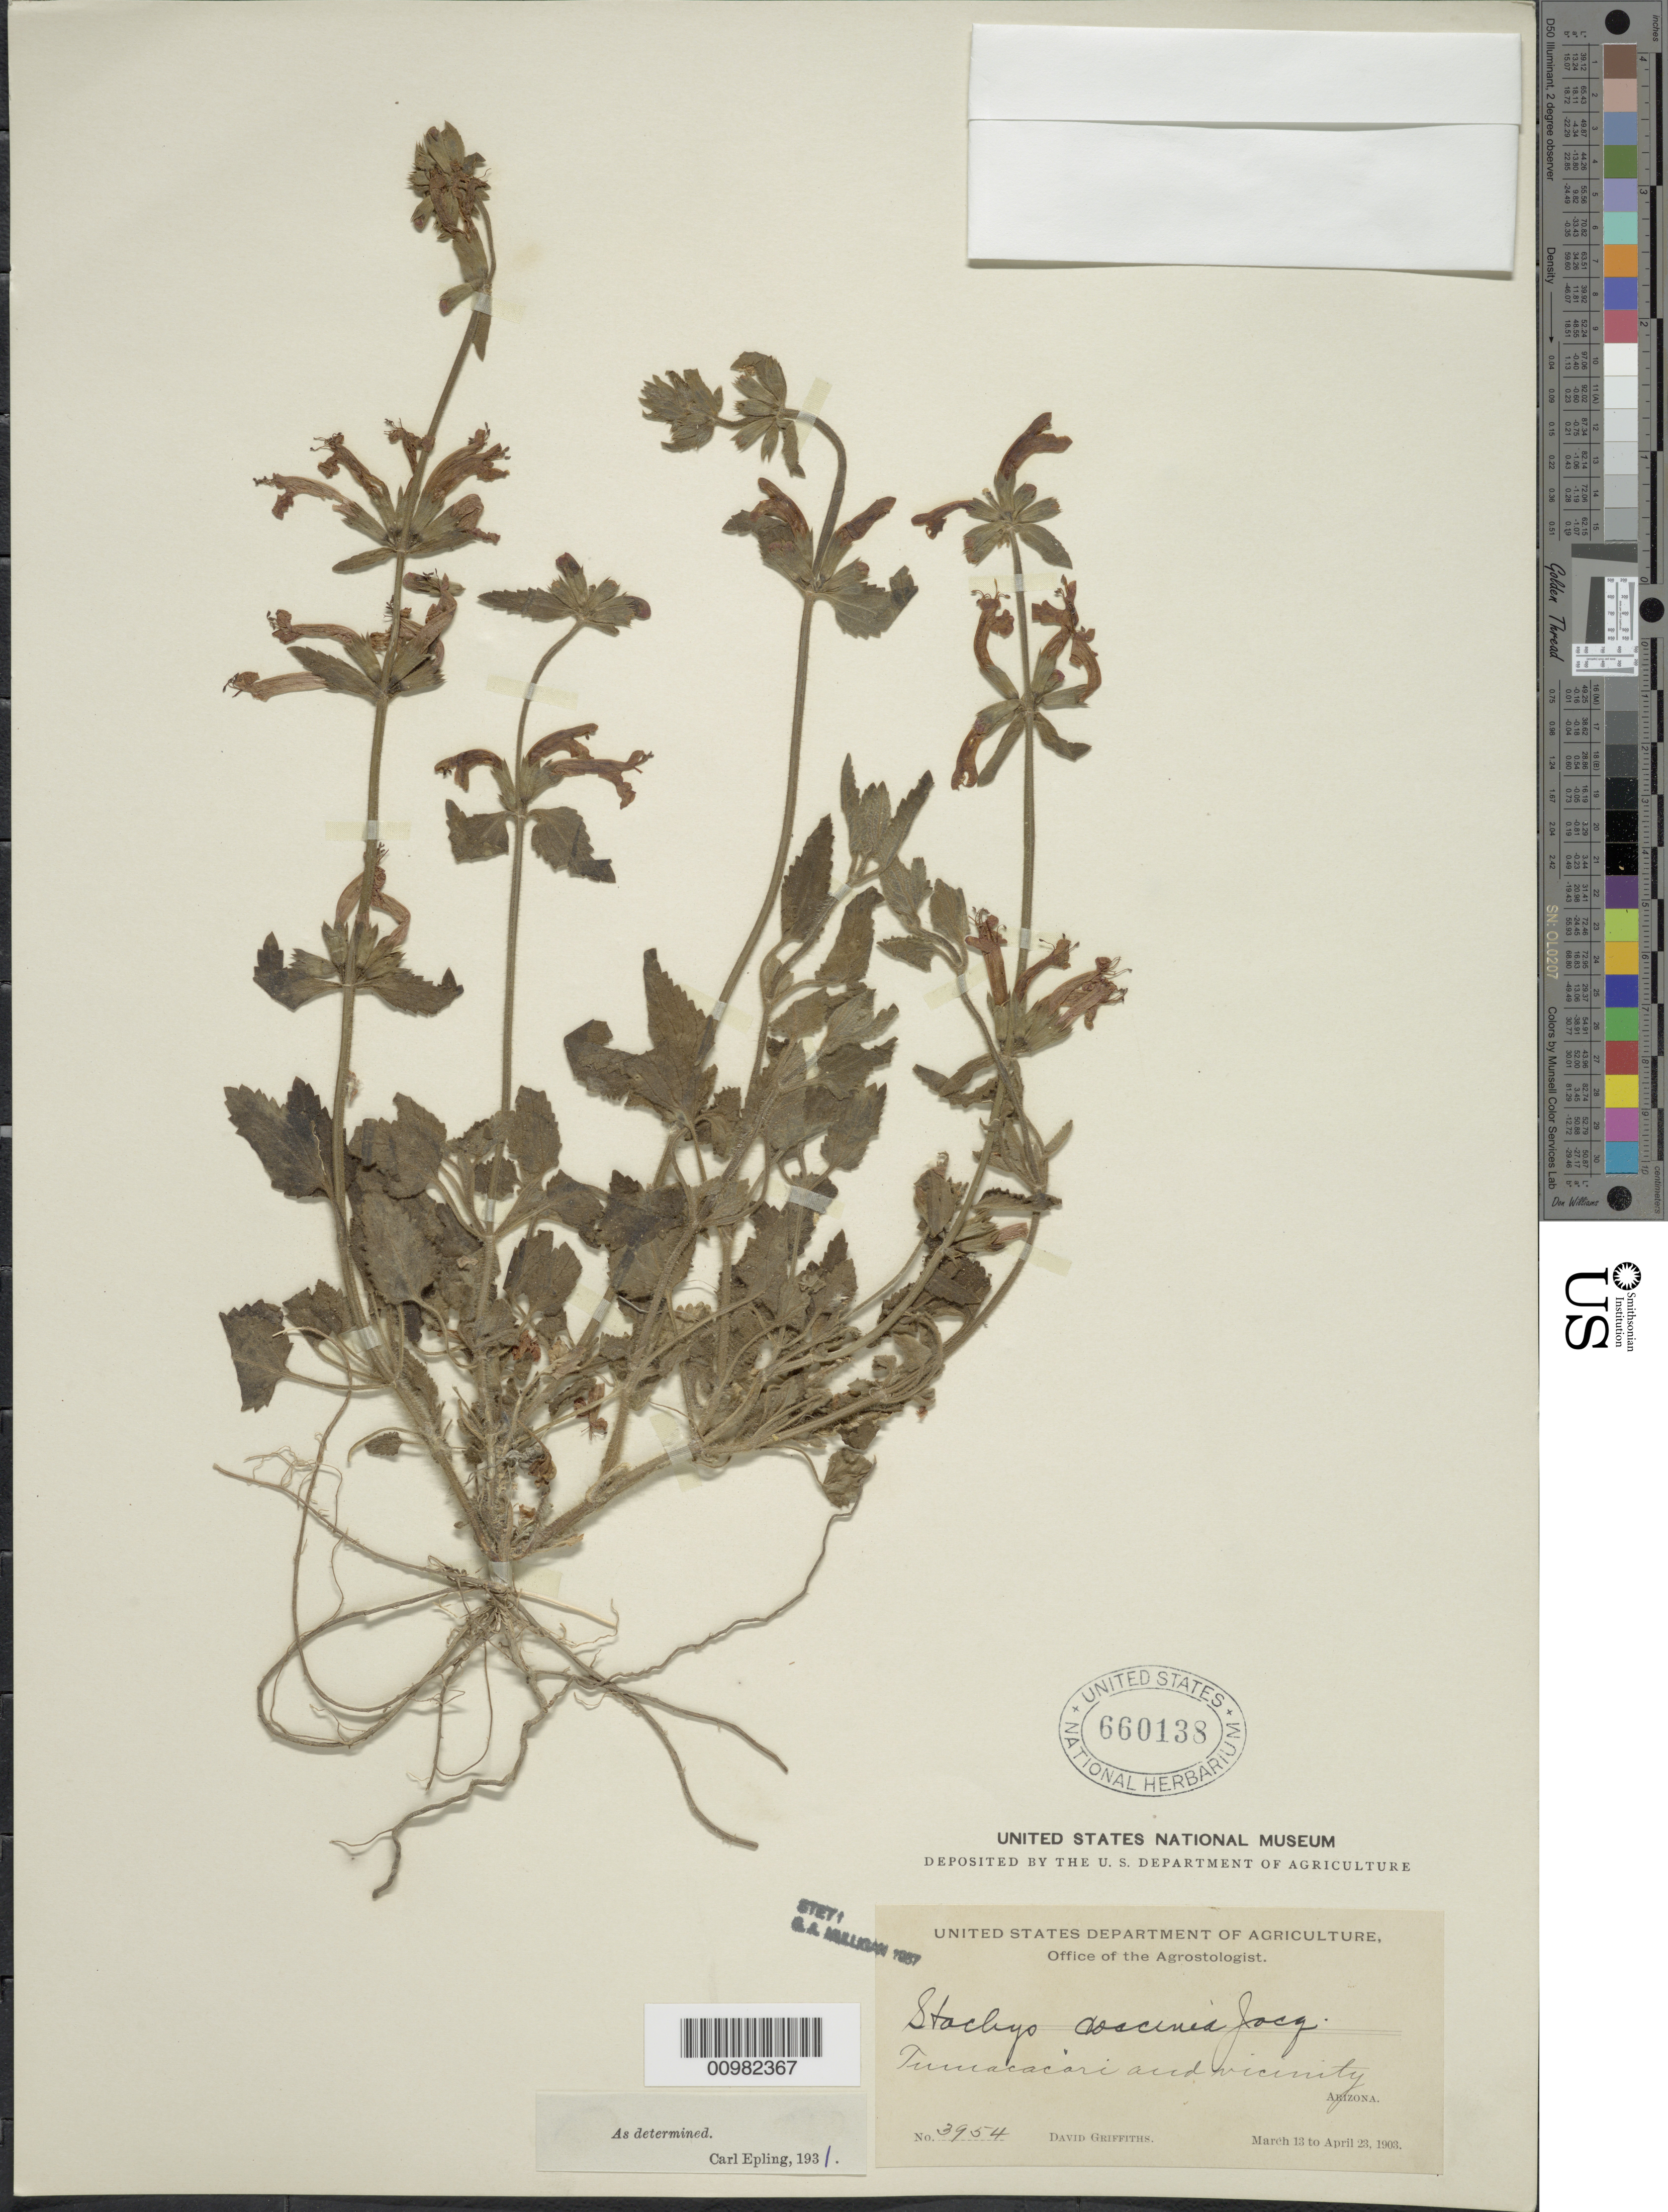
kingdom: Plantae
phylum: Tracheophyta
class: Magnoliopsida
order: Lamiales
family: Lamiaceae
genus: Stachys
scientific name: Stachys coccinea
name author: Ortega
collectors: D. Griffiths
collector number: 3954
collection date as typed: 13 Mar 1903 to 23 Apr 1903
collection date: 1903-03-13/1903-04-23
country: United States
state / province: Arizona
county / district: Santa Cruz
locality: Tumacacori and vicinity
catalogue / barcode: US 660138